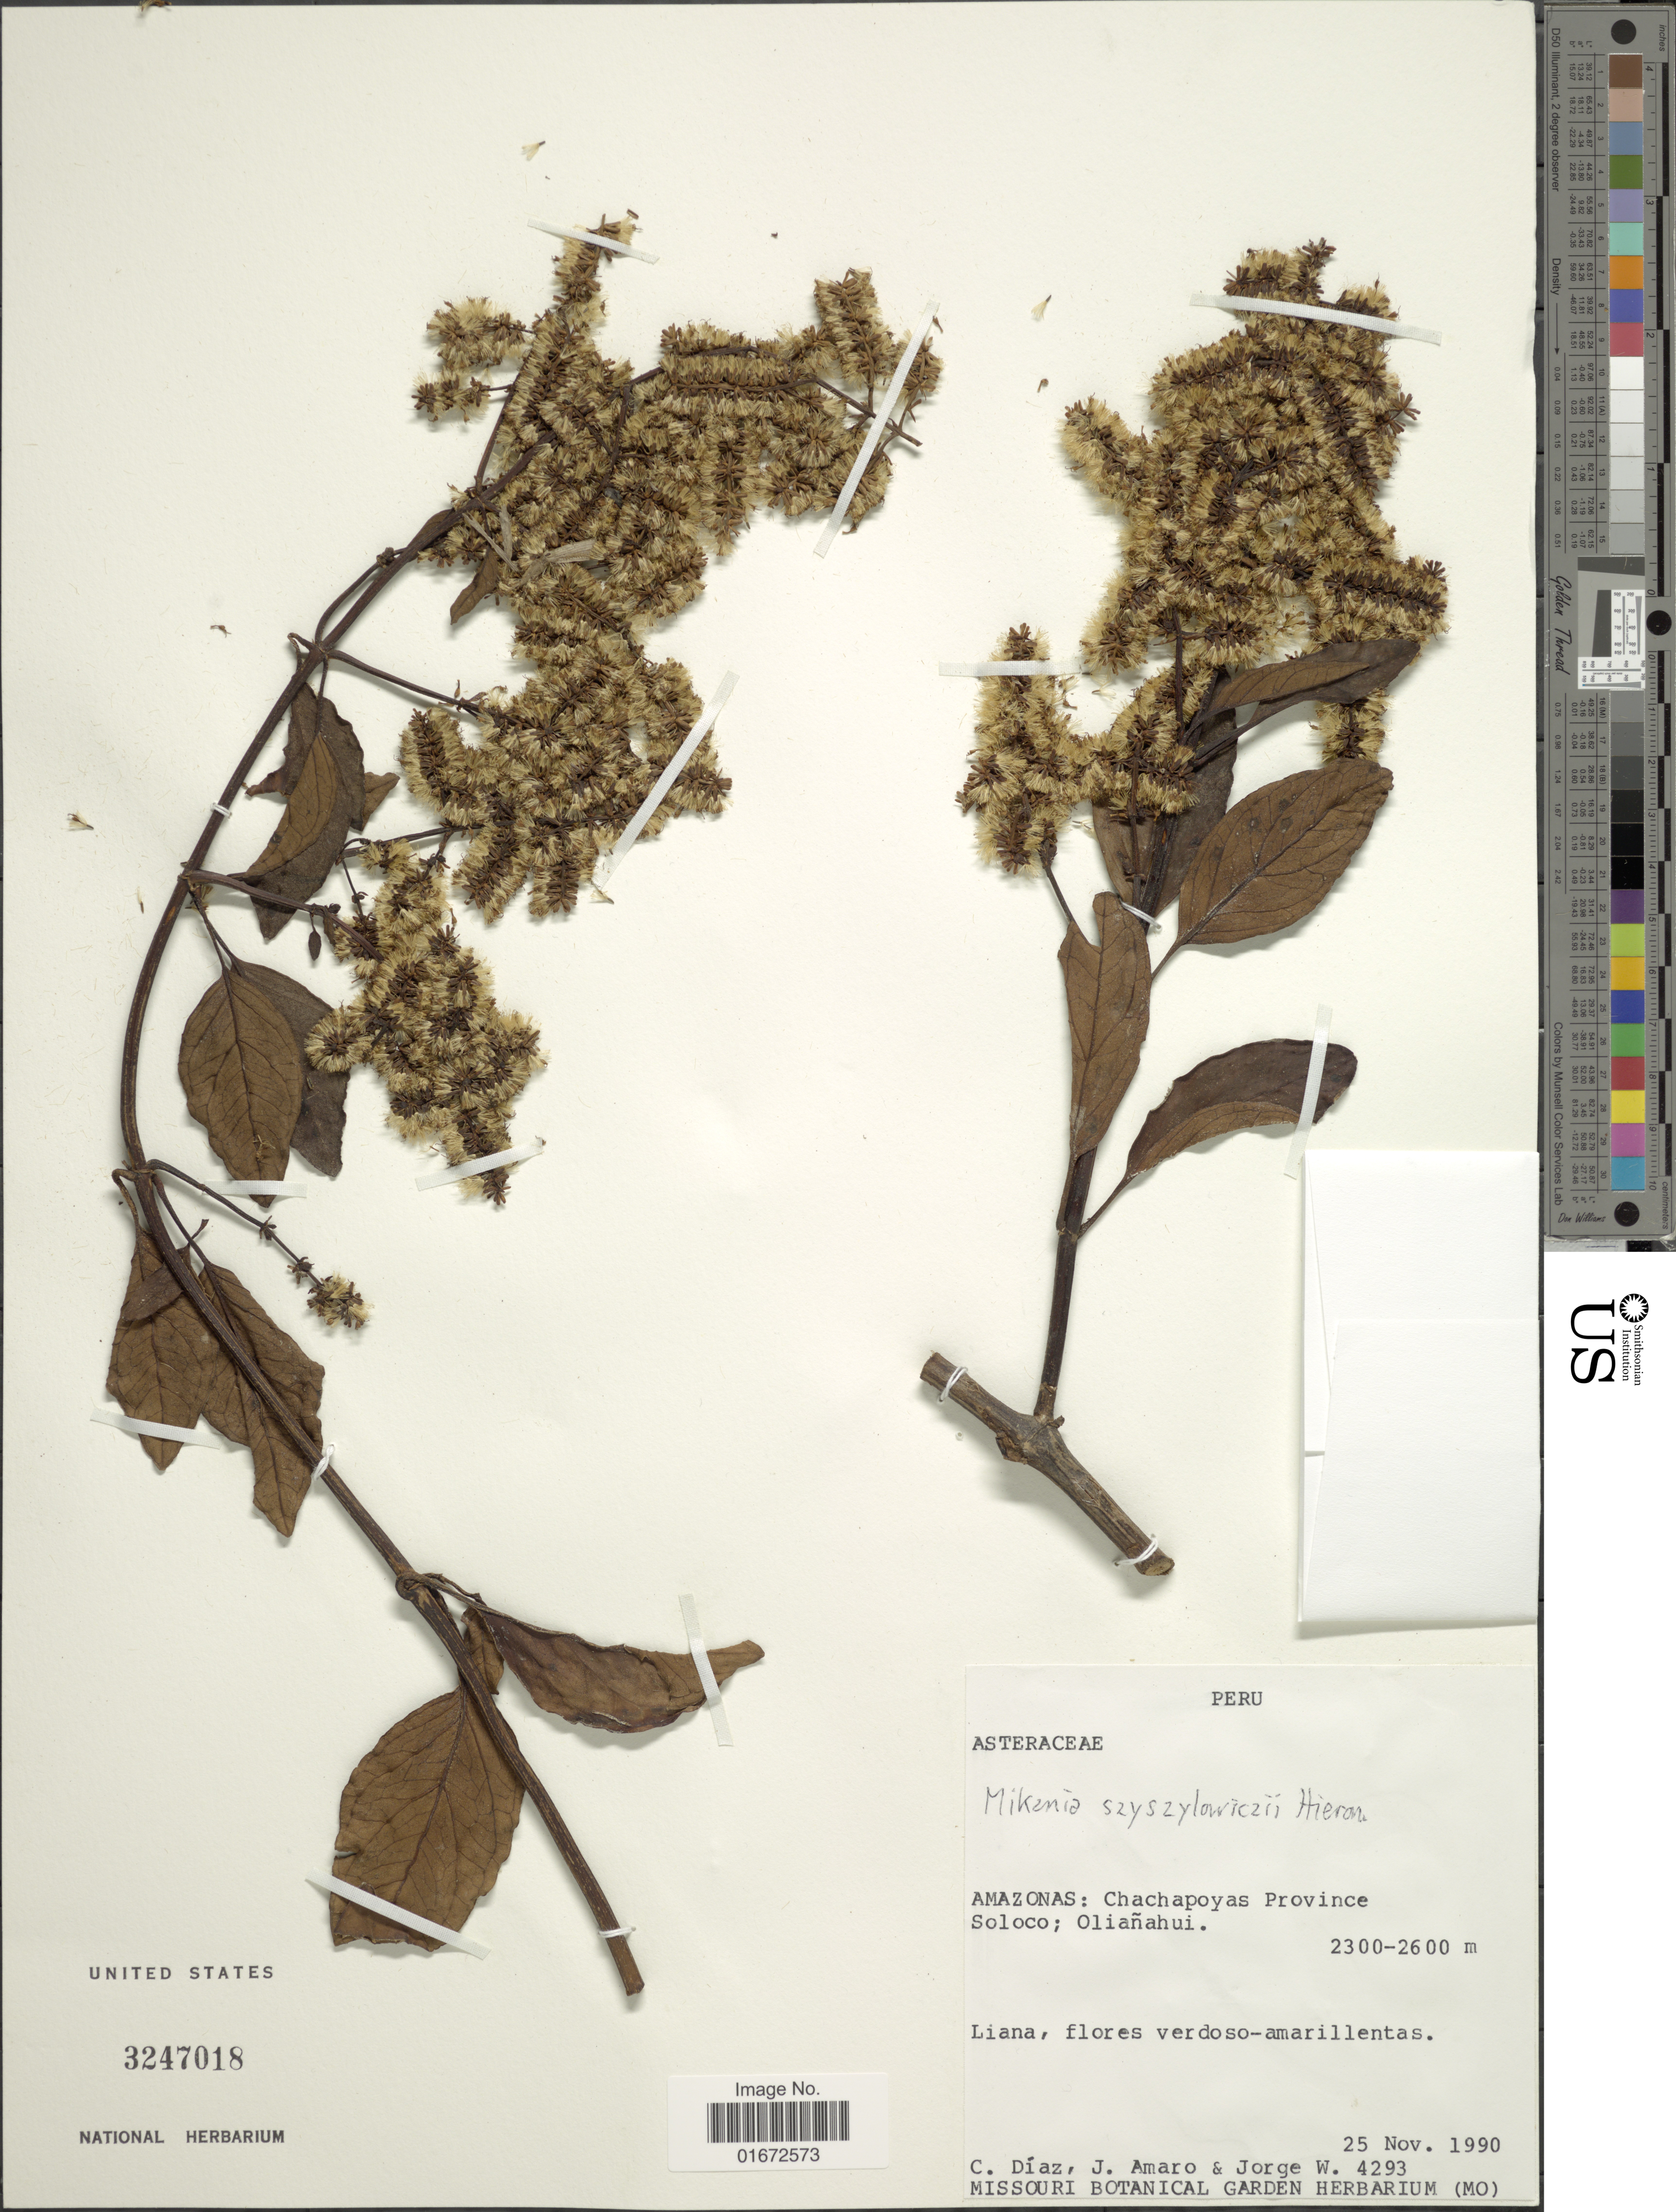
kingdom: Plantae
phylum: Tracheophyta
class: Magnoliopsida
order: Asterales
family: Asteraceae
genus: Mikania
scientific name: Mikania szyszylowiczii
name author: Hieron.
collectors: C. Díaz, J. Amaro & W. Jorge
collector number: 4293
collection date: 1990-11-25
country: Peru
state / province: Amazonas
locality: Amazonas: Chachapoyas Province. Soloco; Oliañahui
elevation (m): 2300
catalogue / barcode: US 3247018